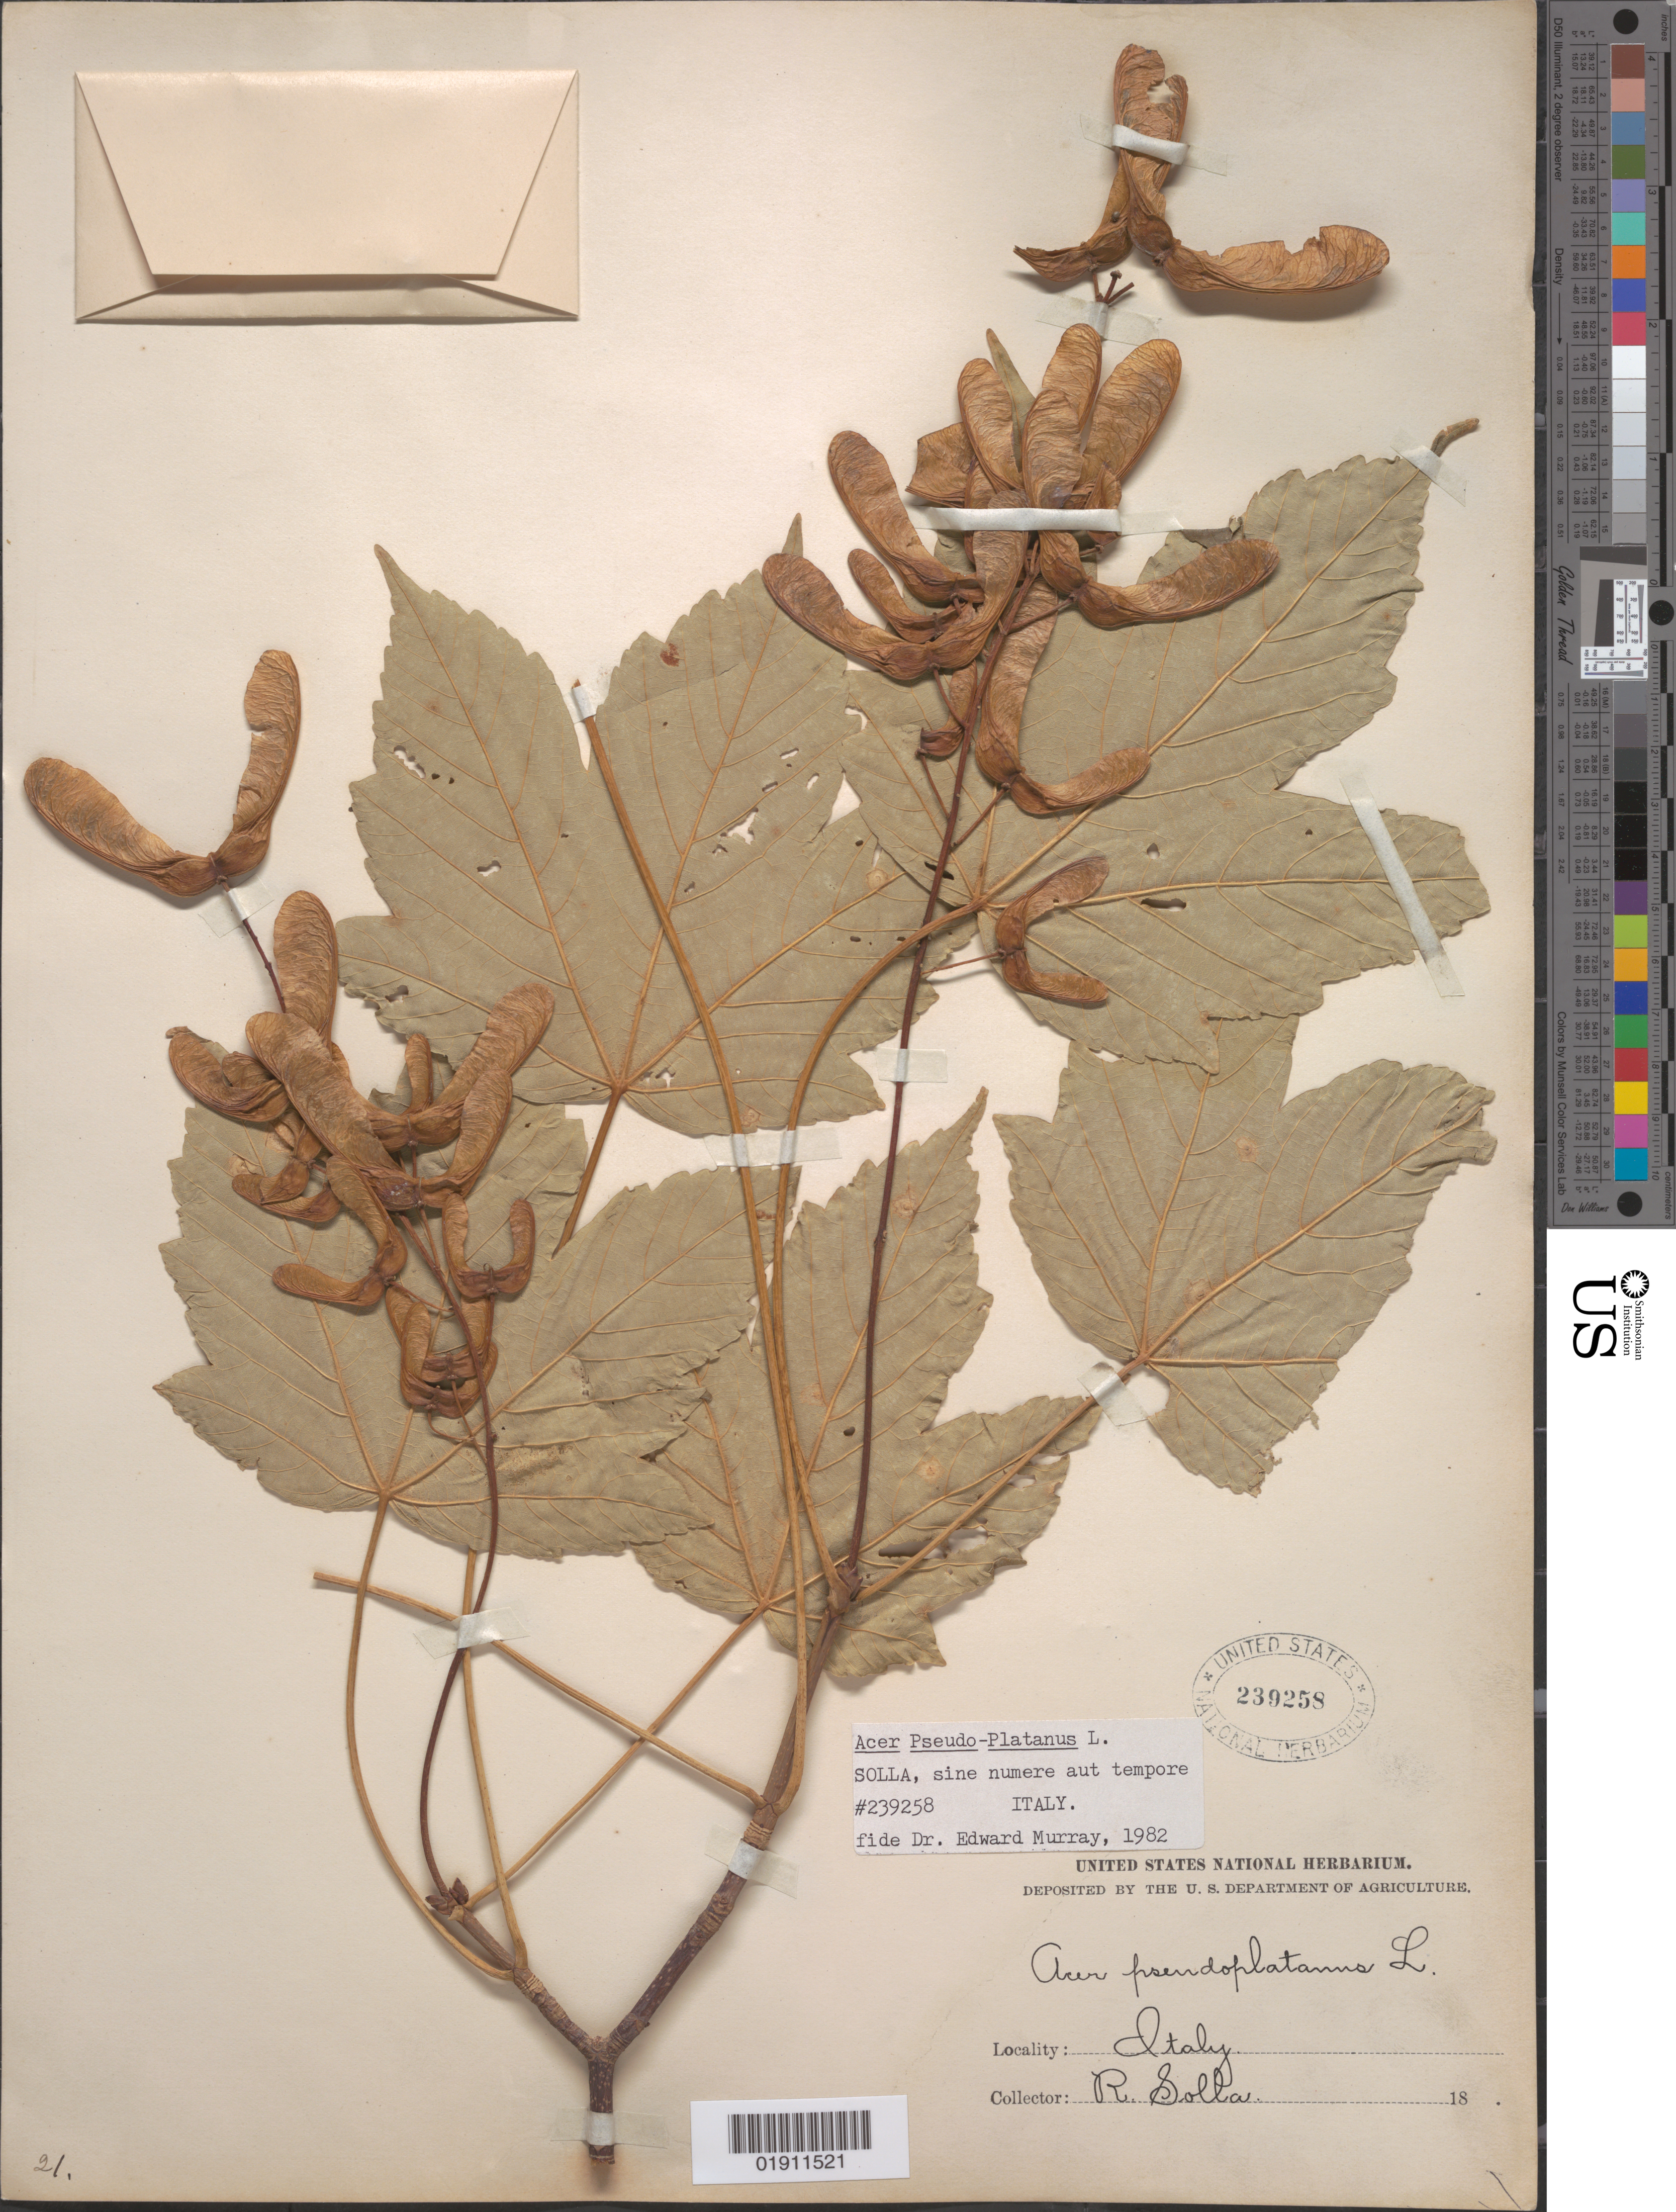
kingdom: Plantae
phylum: Tracheophyta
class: Magnoliopsida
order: Sapindales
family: Sapindaceae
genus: Acer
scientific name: Acer pseudoplatanus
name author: L.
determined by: Murray, Edward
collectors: R. Solla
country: Italy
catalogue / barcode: US 239258